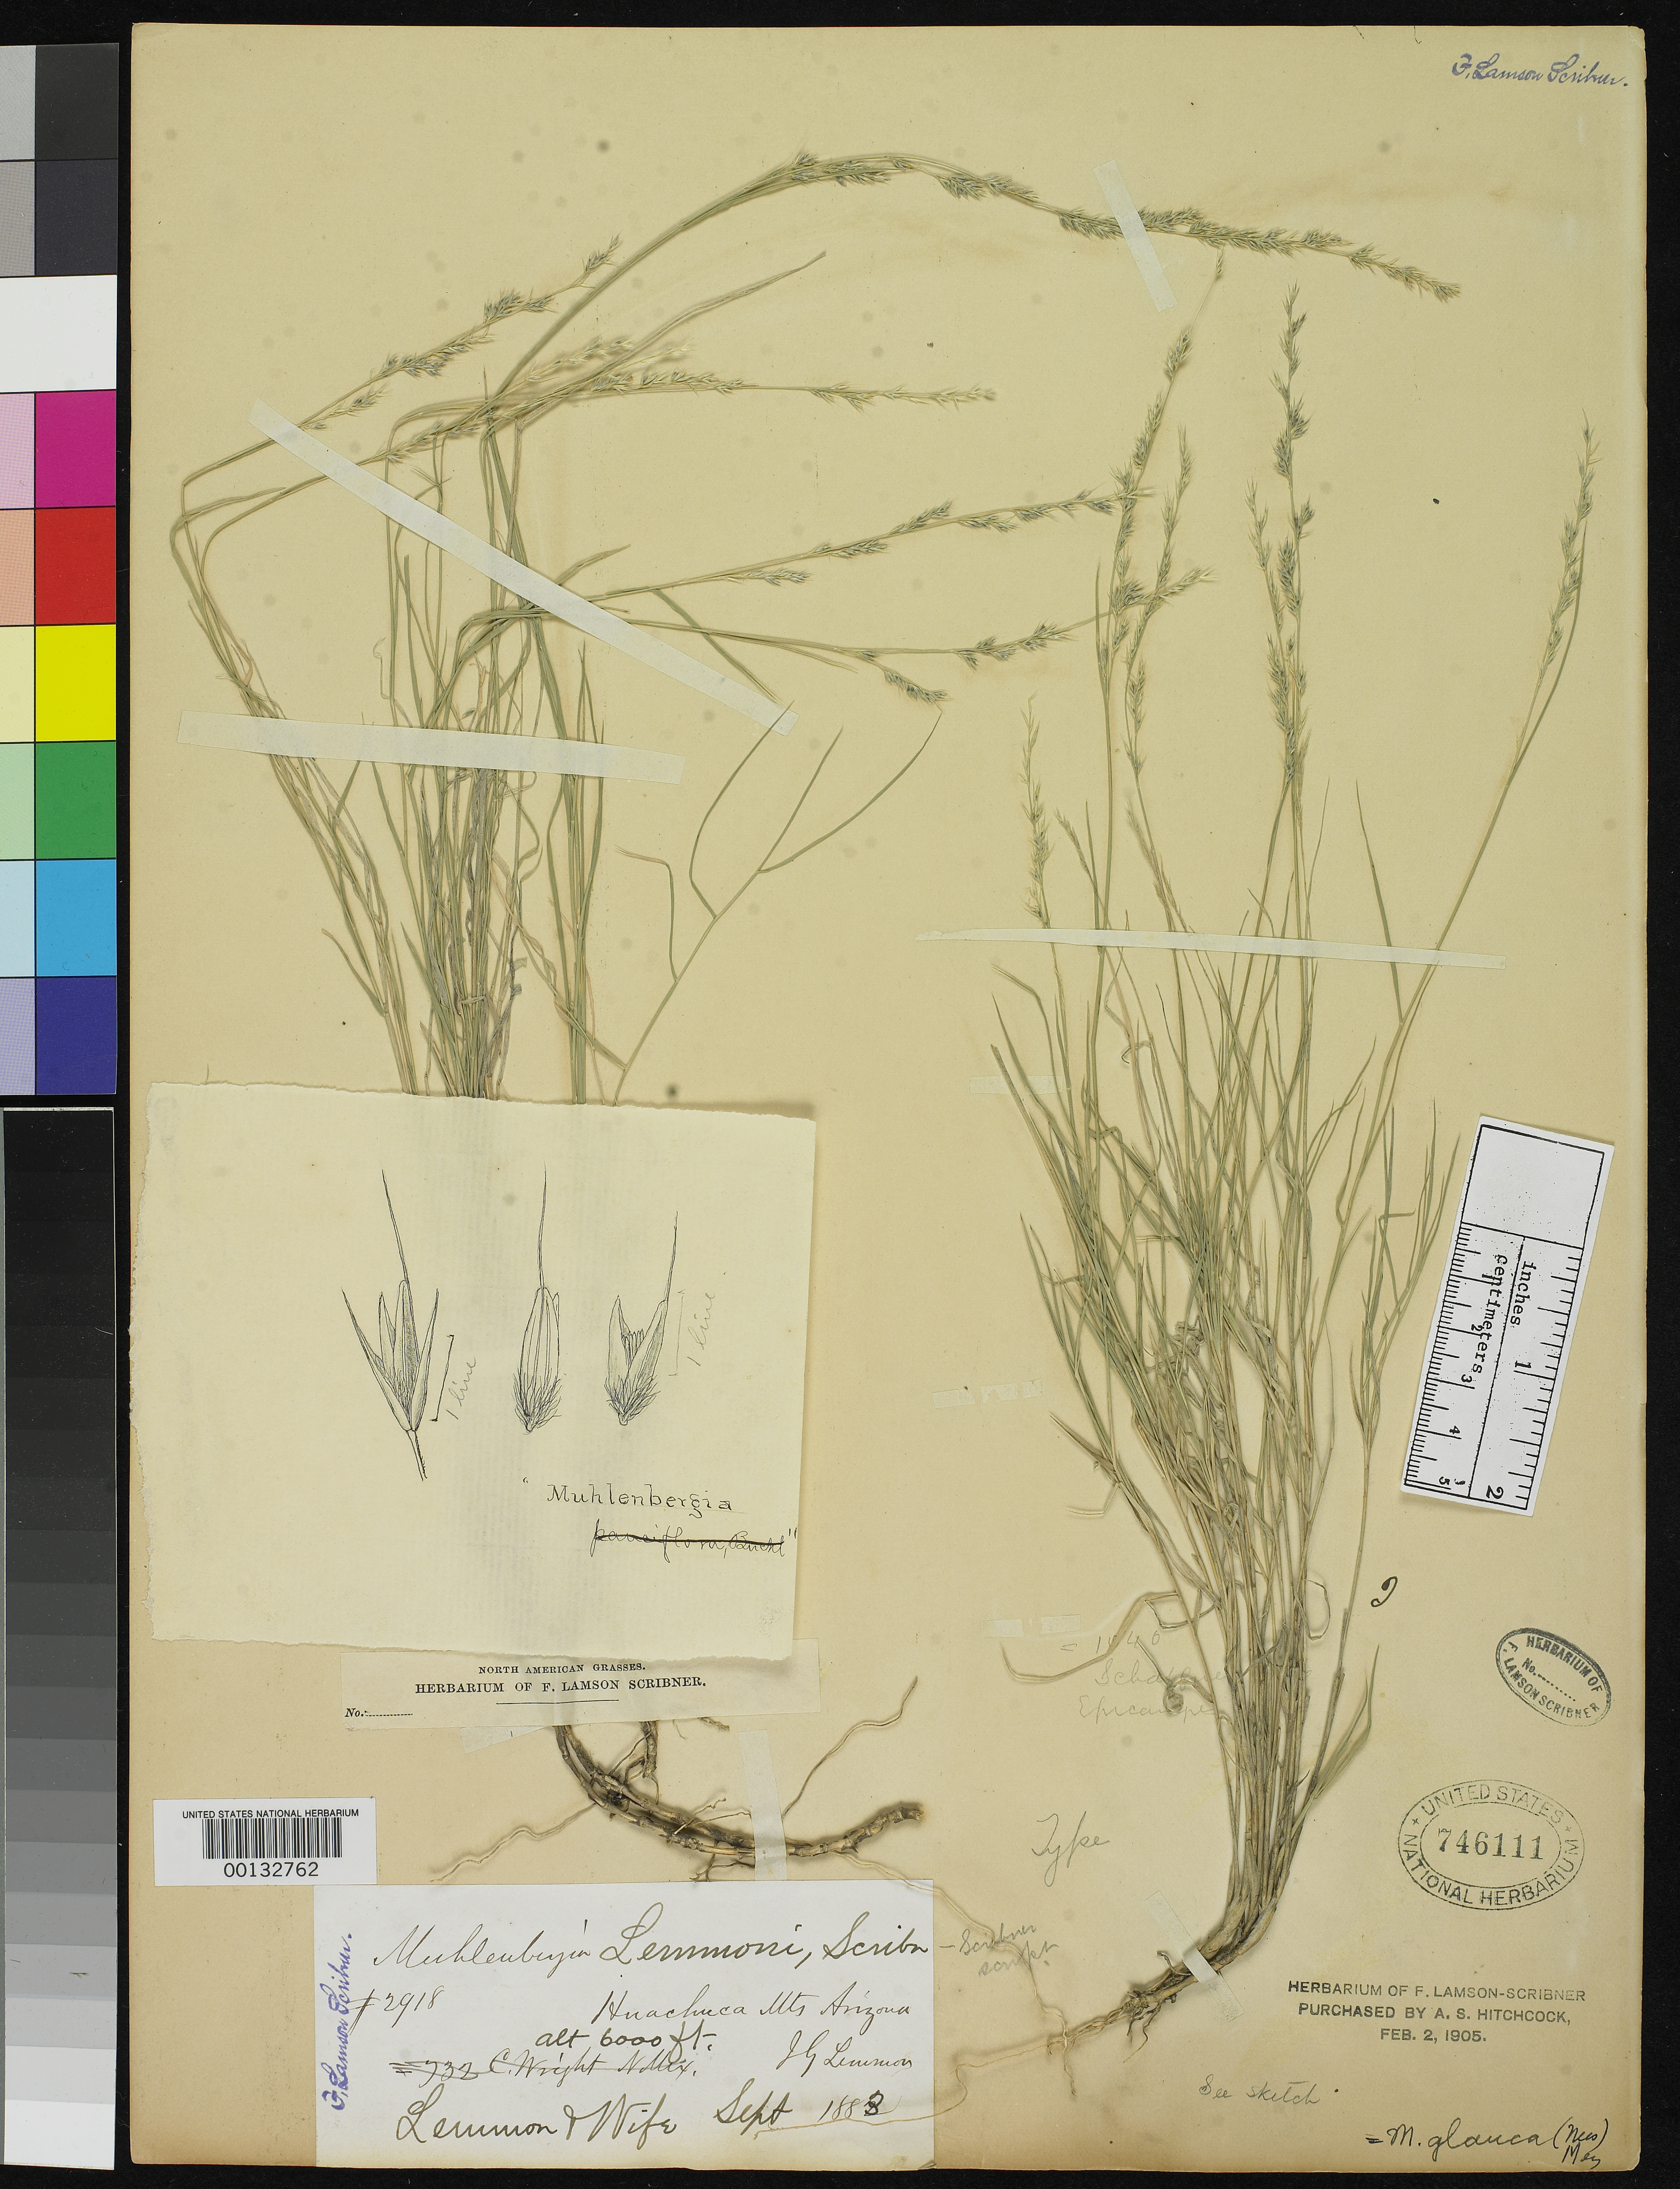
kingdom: Plantae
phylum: Tracheophyta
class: Liliopsida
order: Poales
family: Poaceae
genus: Muhlenbergia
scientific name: Muhlenbergia lemmonii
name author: Scribn.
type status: Holotype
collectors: J. G. Lemmon & J. Lemmon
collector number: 2918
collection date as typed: Sep 1883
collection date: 1883-09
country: United States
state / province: Arizona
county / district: Cochise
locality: Huachuca Mts.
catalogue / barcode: US 746111